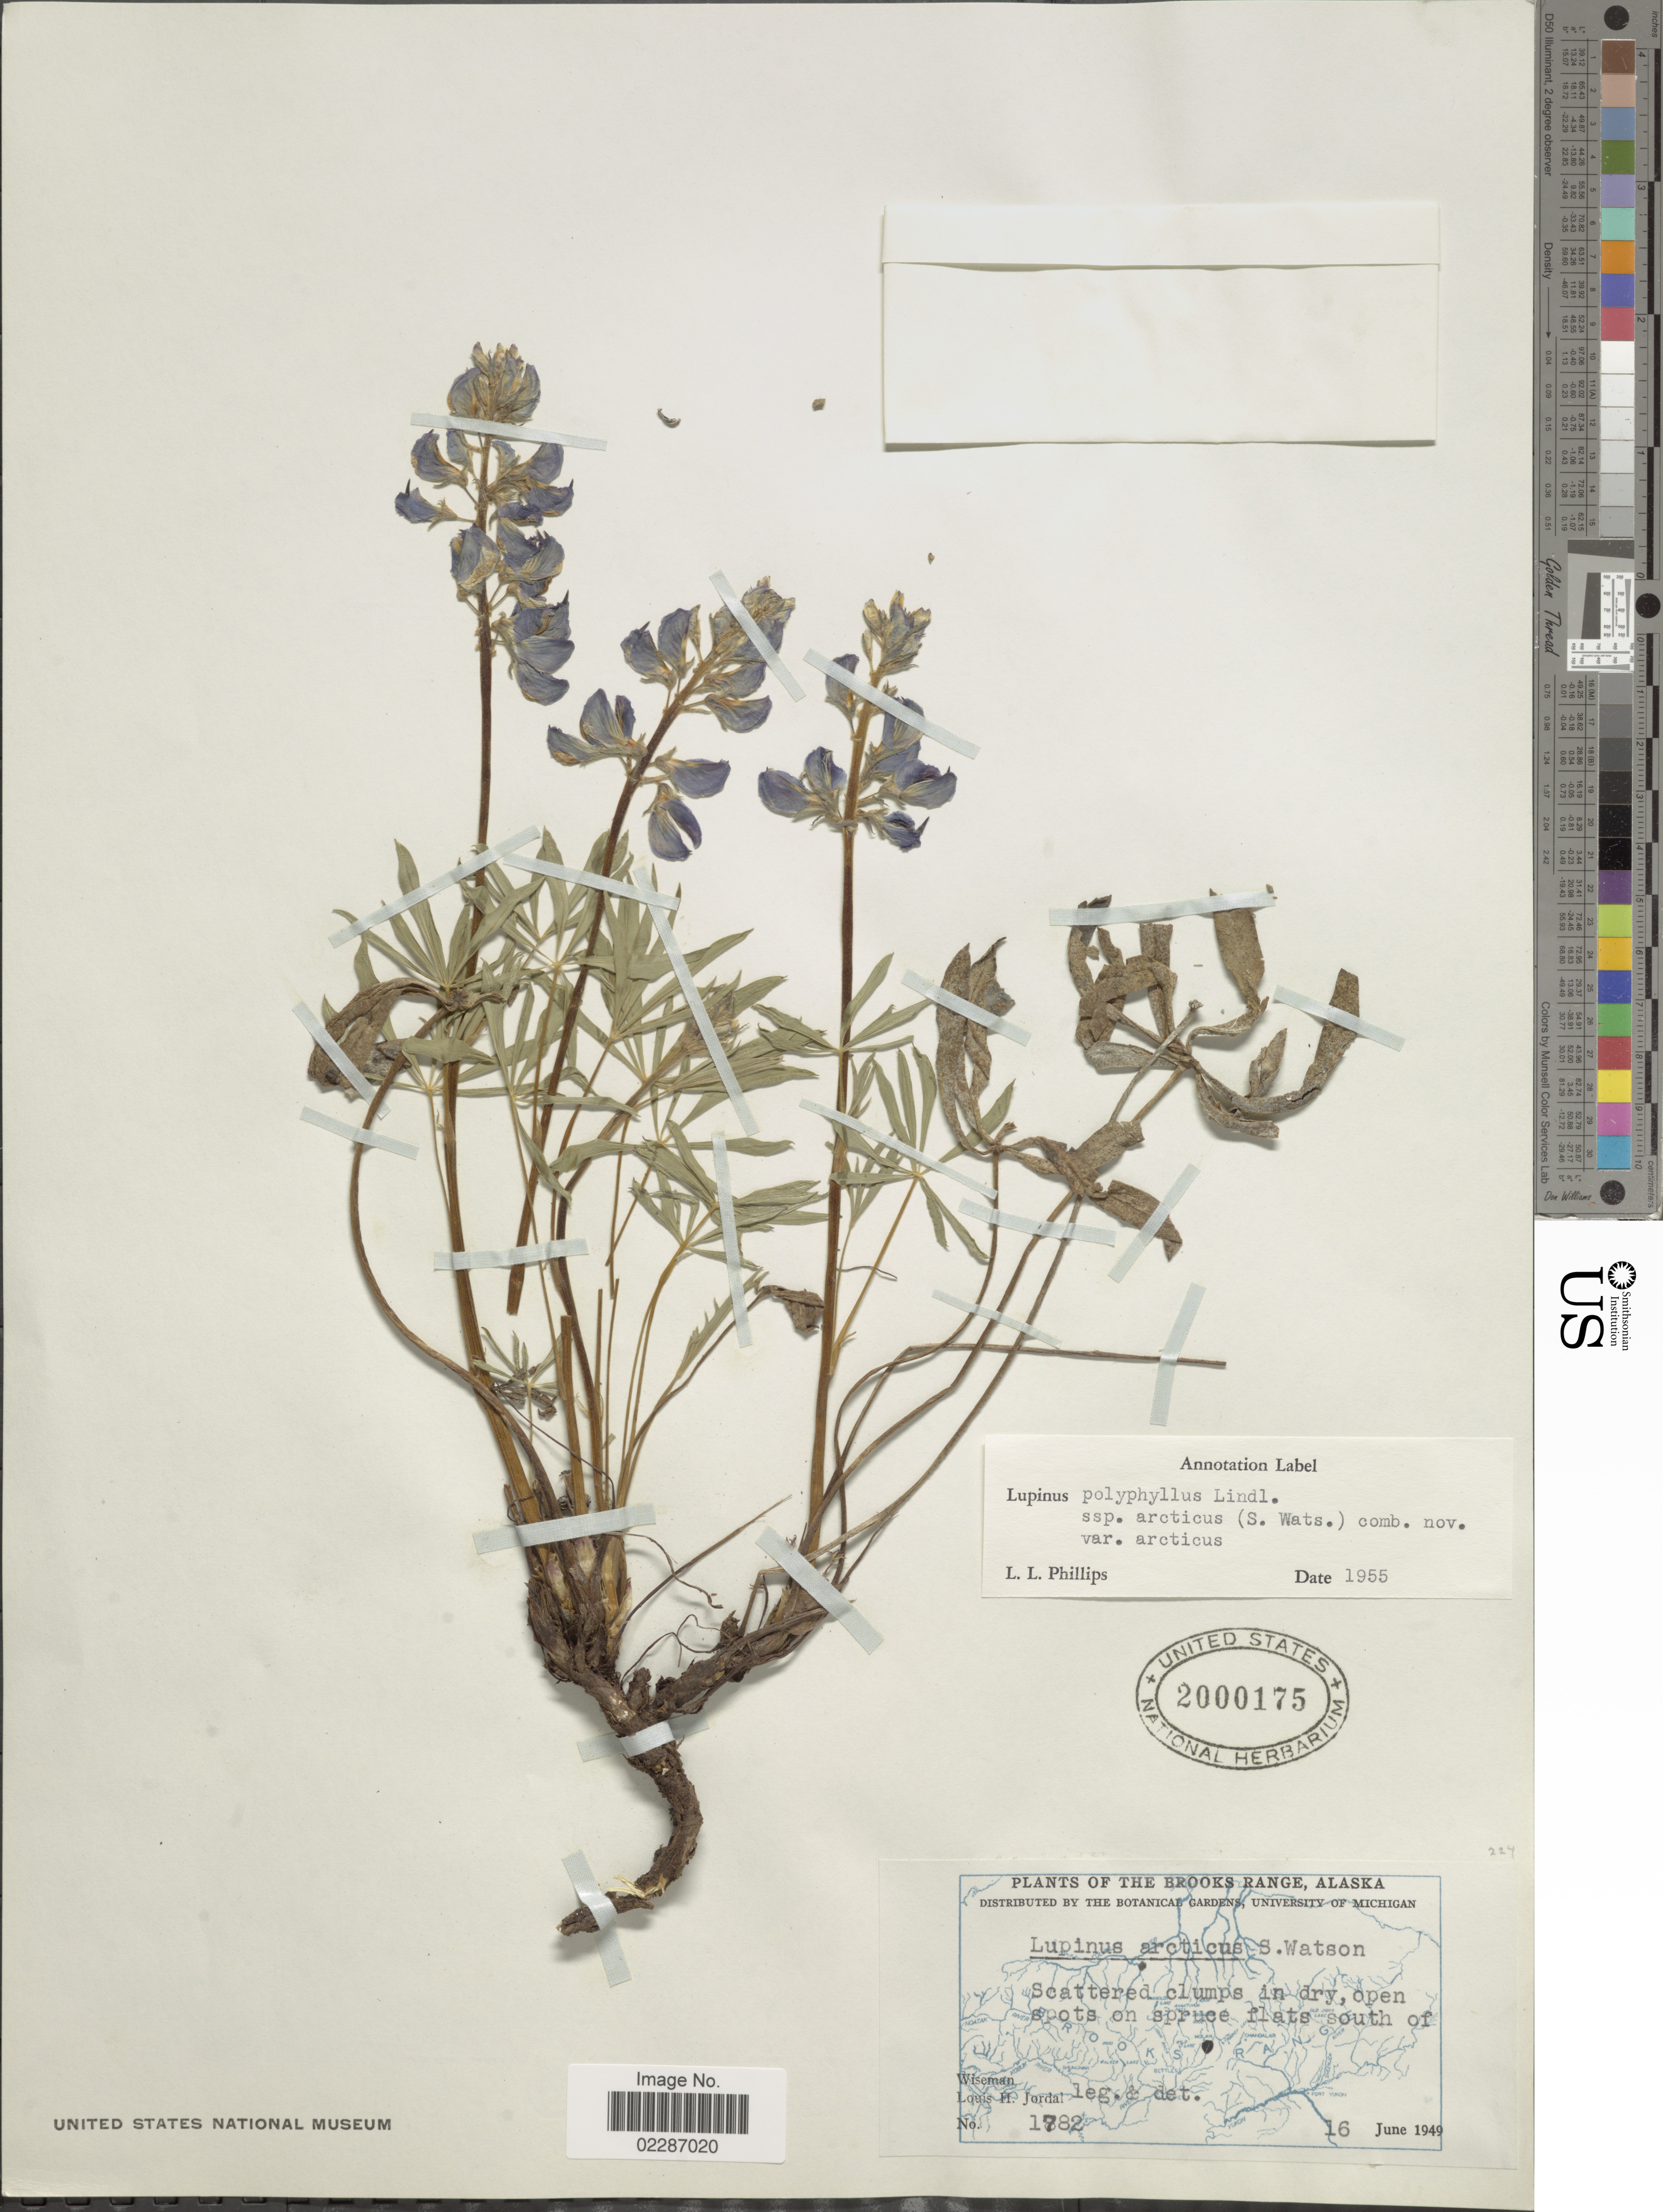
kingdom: Plantae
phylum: Tracheophyta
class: Magnoliopsida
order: Fabales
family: Fabaceae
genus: Lupinus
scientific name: Lupinus arcticus subsp. arcticus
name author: S. Watson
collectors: Wiseman, -- & L. Jordal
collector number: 1782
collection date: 1949-06-16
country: United States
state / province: Alaska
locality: The Books Range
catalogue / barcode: US 2000175